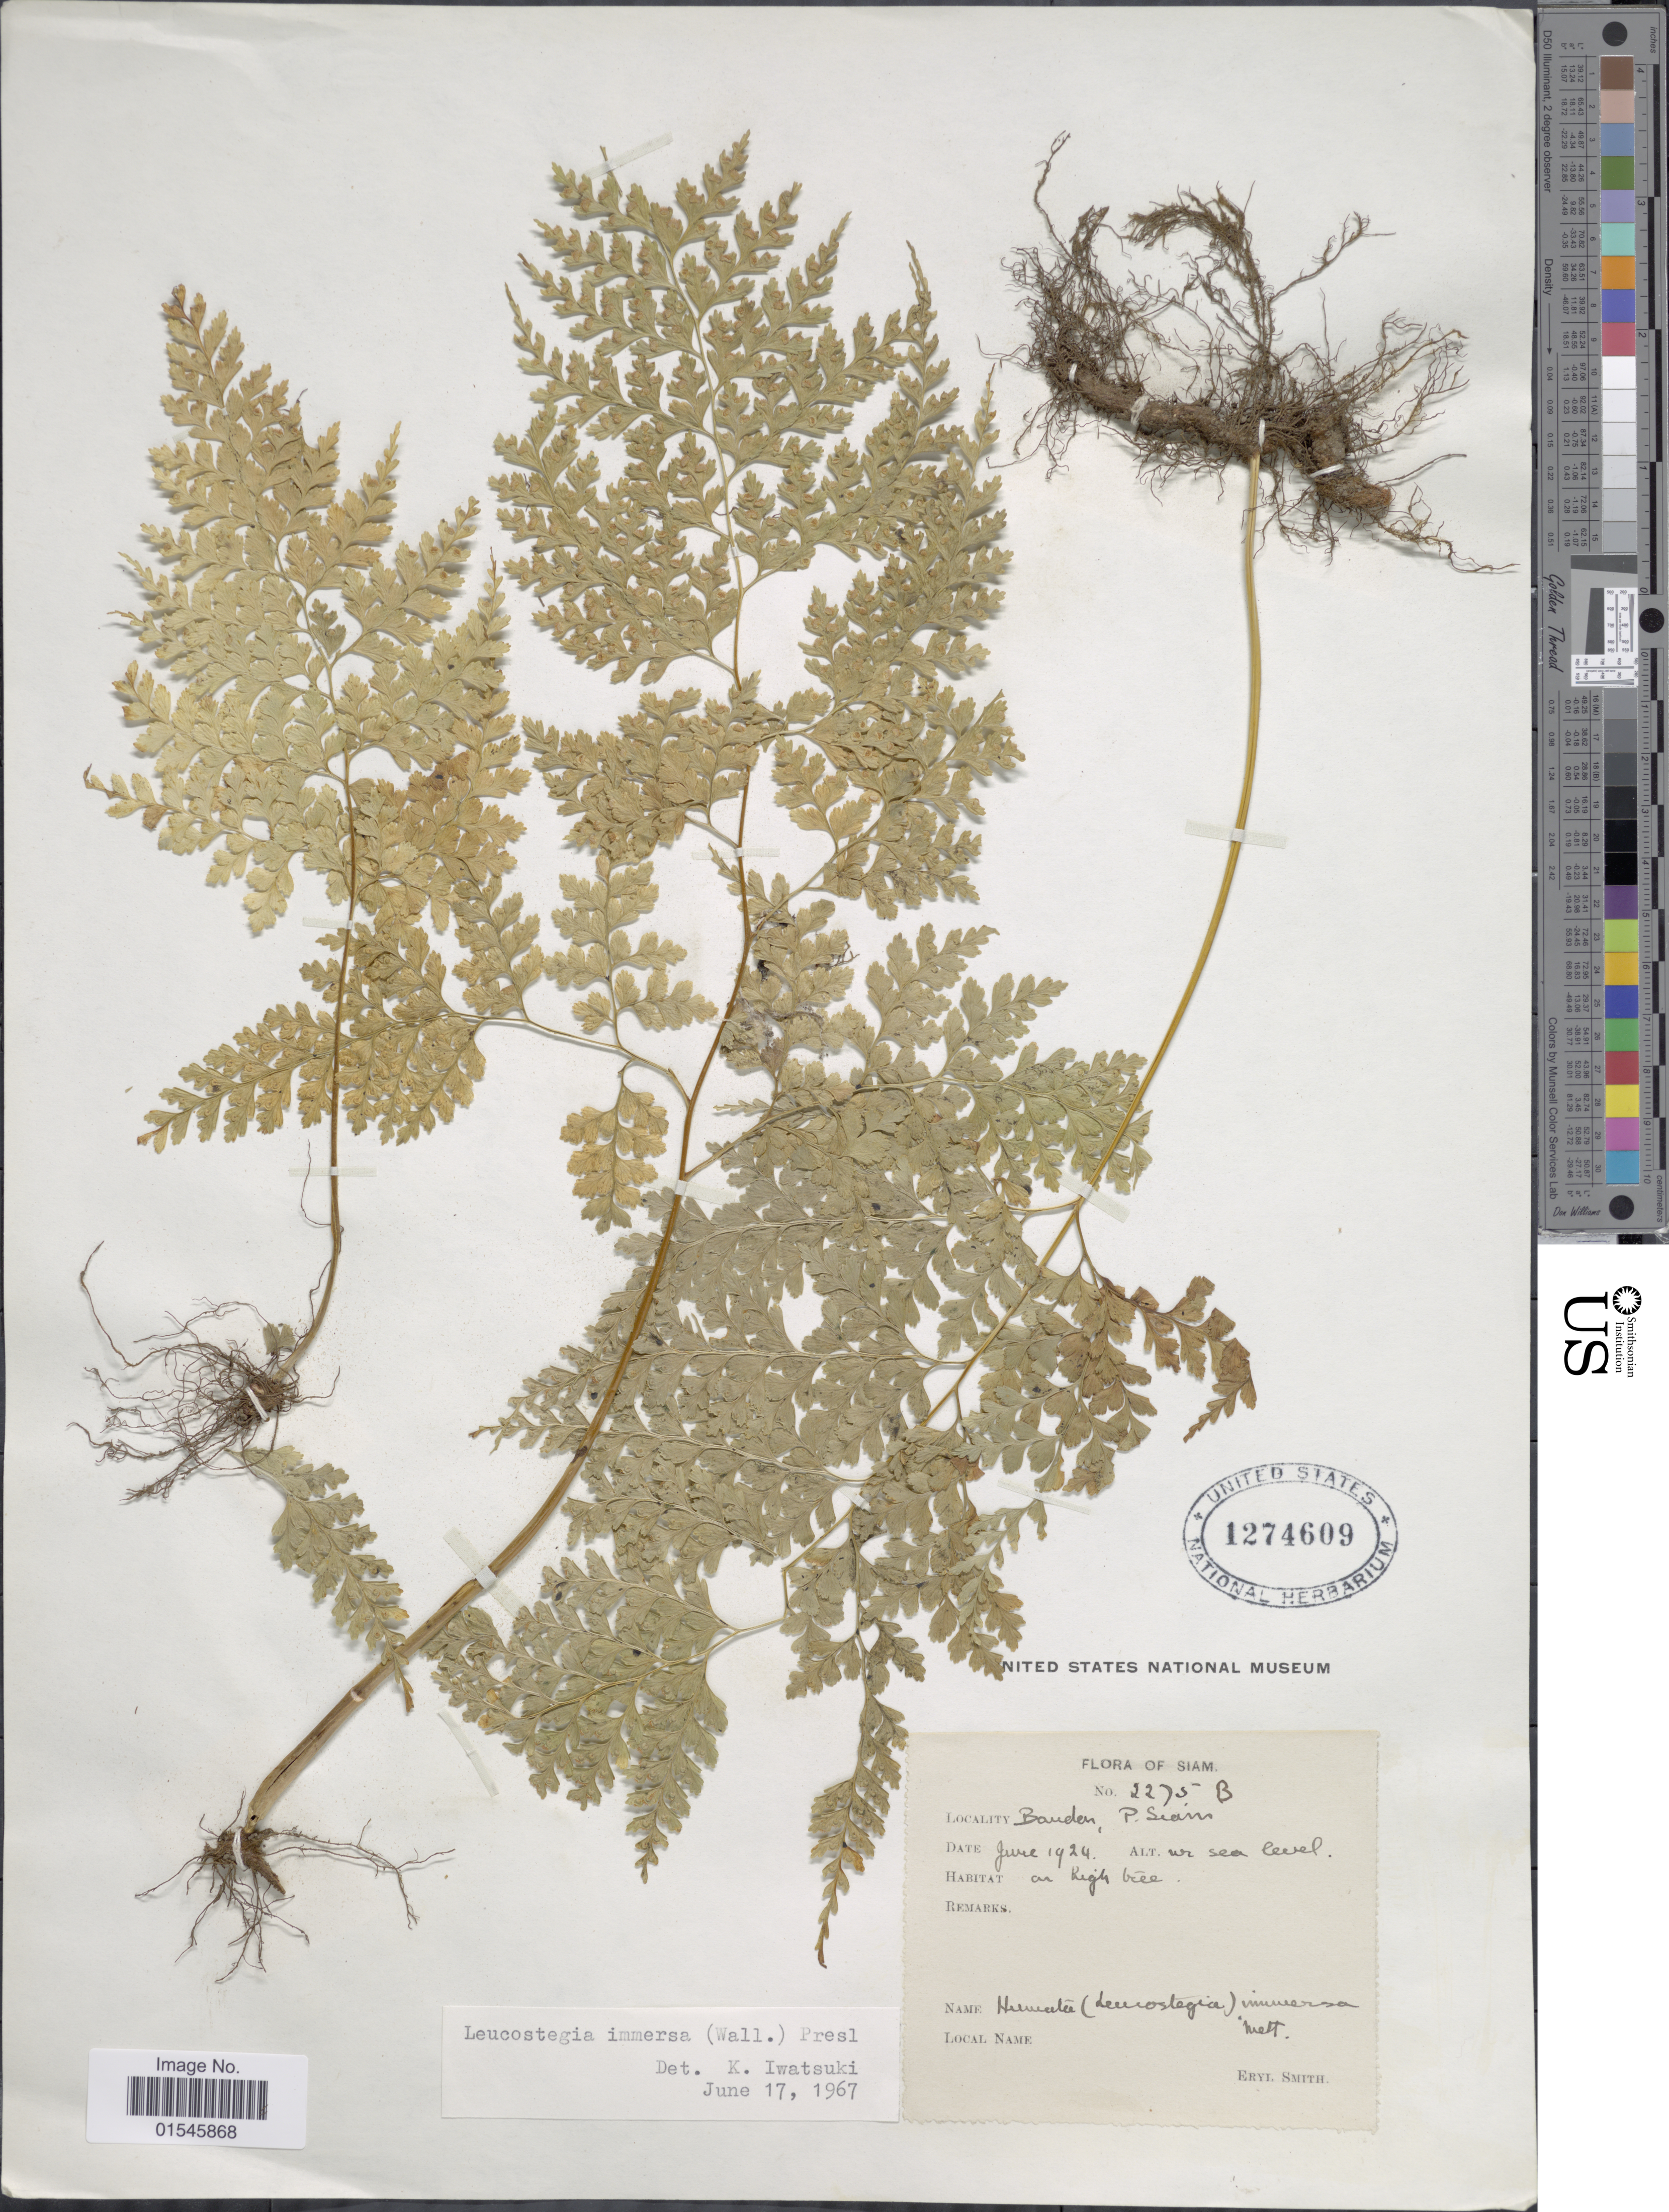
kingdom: Plantae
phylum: Tracheophyta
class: Polypodiopsida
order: Polypodiales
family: Hypodematiaceae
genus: Leucostegia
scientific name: Leucostegia truncata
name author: (D. Don) Fraser-Jenk.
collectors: E. Smith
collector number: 2275B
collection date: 1924-06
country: Thailand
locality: Banden, P. Siam [interpreted]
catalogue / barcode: US 1274609